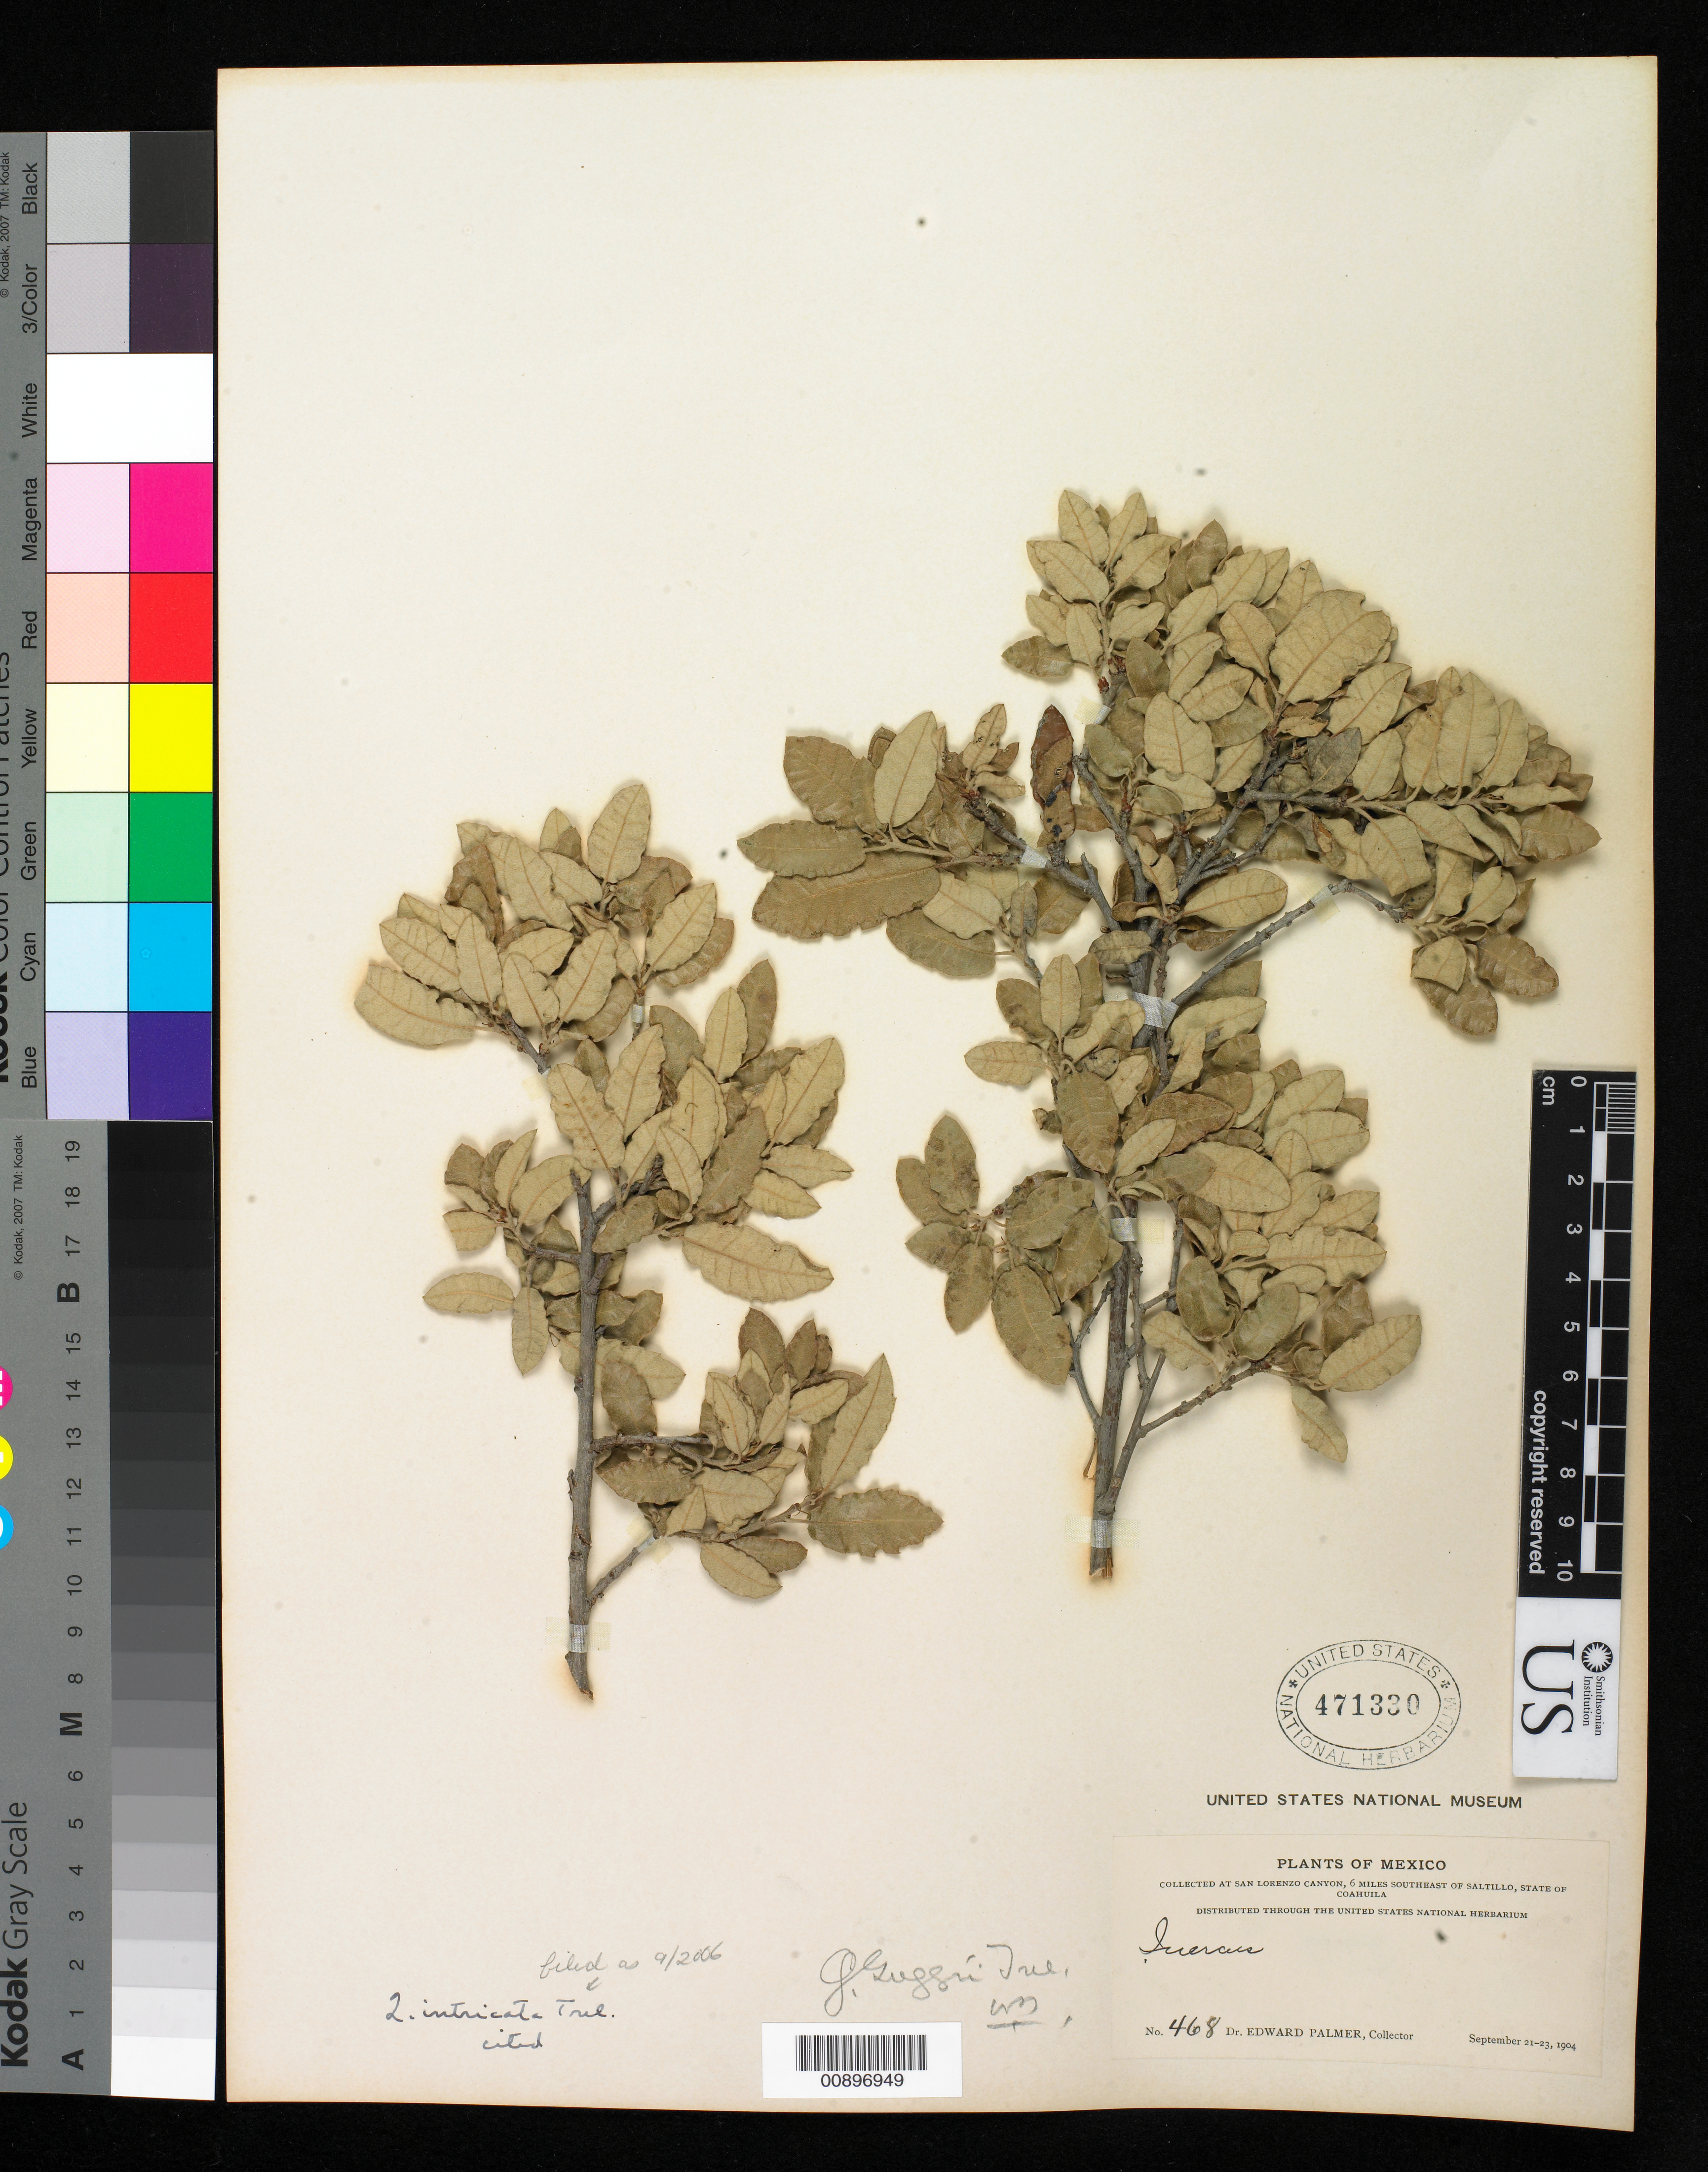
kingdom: Plantae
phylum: Tracheophyta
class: Magnoliopsida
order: Fagales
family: Fagaceae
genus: Quercus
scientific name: Quercus intricata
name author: Trel.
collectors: E. Palmer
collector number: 468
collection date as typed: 21 Sep 1904 to 23 Sep 1904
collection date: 1904-09-21/1904-09-23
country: Mexico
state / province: Coahuila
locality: San Lorenzo Canyon, 6 miles southeast of Saltillo, Coahuila.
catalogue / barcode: US 471330